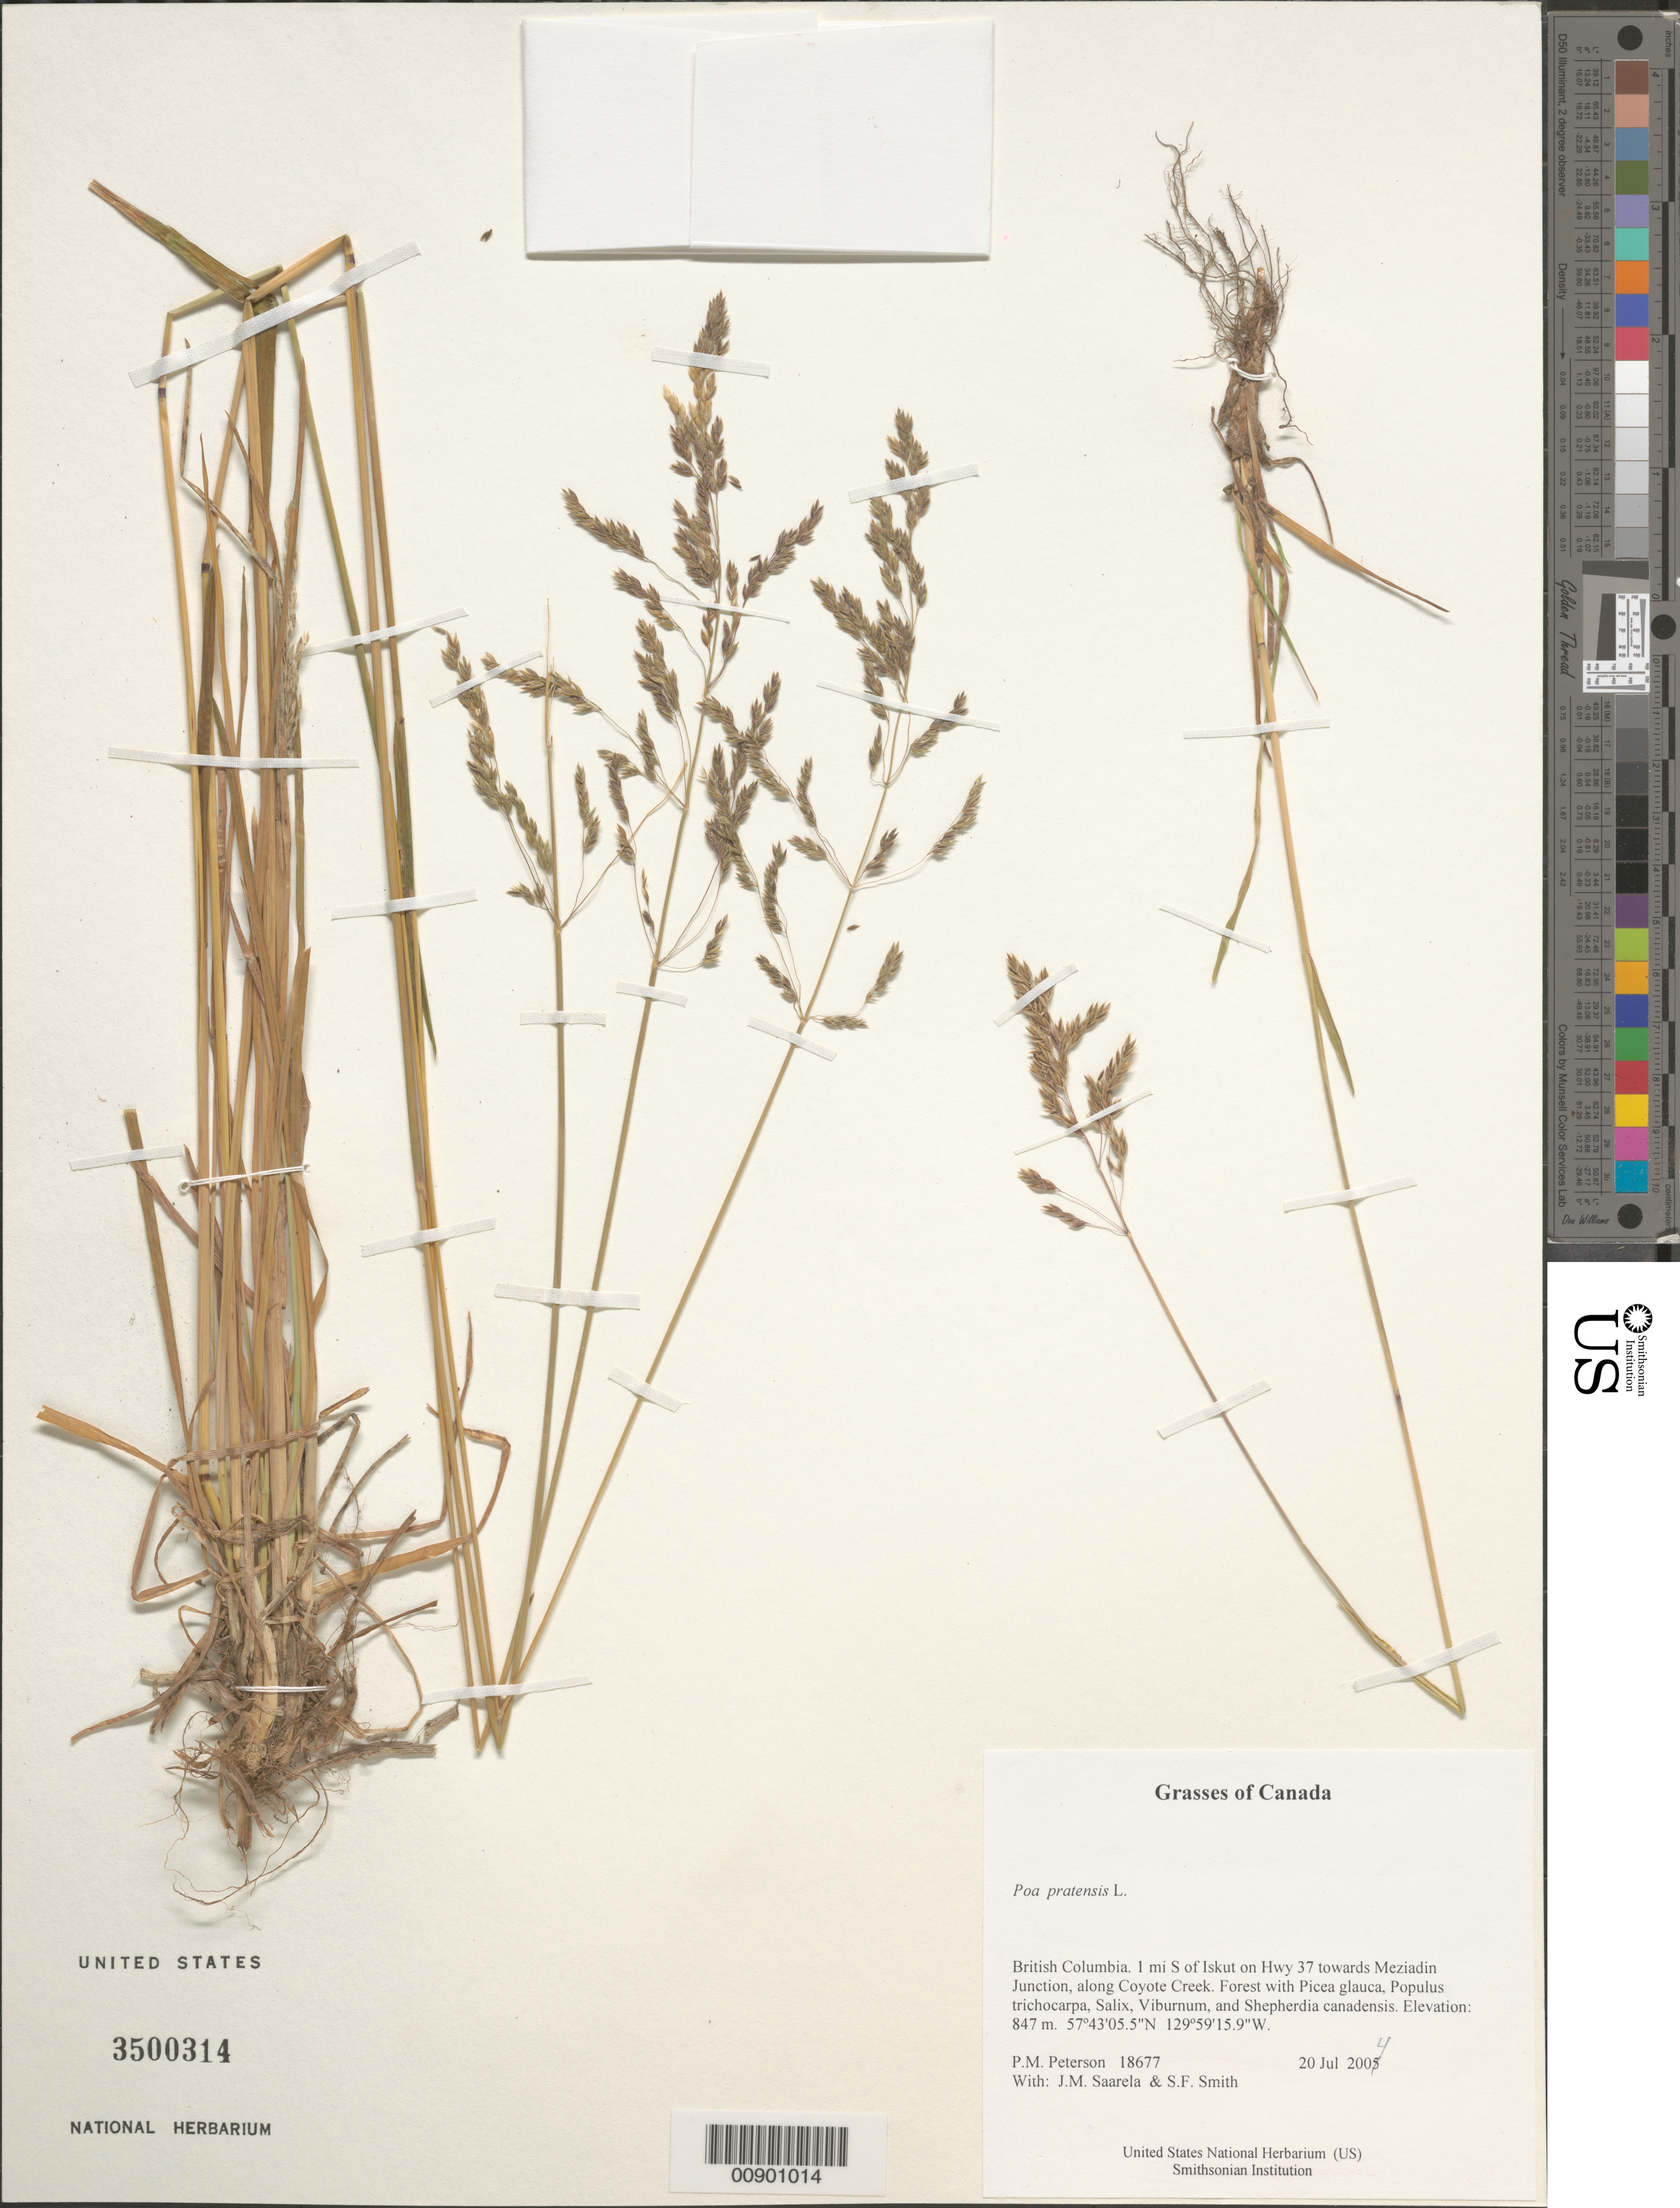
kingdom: Plantae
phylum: Tracheophyta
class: Liliopsida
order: Poales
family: Poaceae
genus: Poa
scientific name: Poa pratensis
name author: L.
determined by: Soreng, Robert J., Research Associate (BOT), Smithsonian Institution - National Museum of Natural History (UNITED STATES)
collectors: P. M. Peterson, J. Saarela & S.F. Smith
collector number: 18677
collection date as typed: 20 Jul 2004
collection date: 2004-07-20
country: Canada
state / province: British Columbia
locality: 1 mi S of Iskut on Hwy 37 towards Meziadin Junction, along Coyote Creek. Forest with Picea glauca, Populus trichocarpa, Salix, Viburnum, and Shepherdia canadensis.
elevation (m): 847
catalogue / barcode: US 3500314